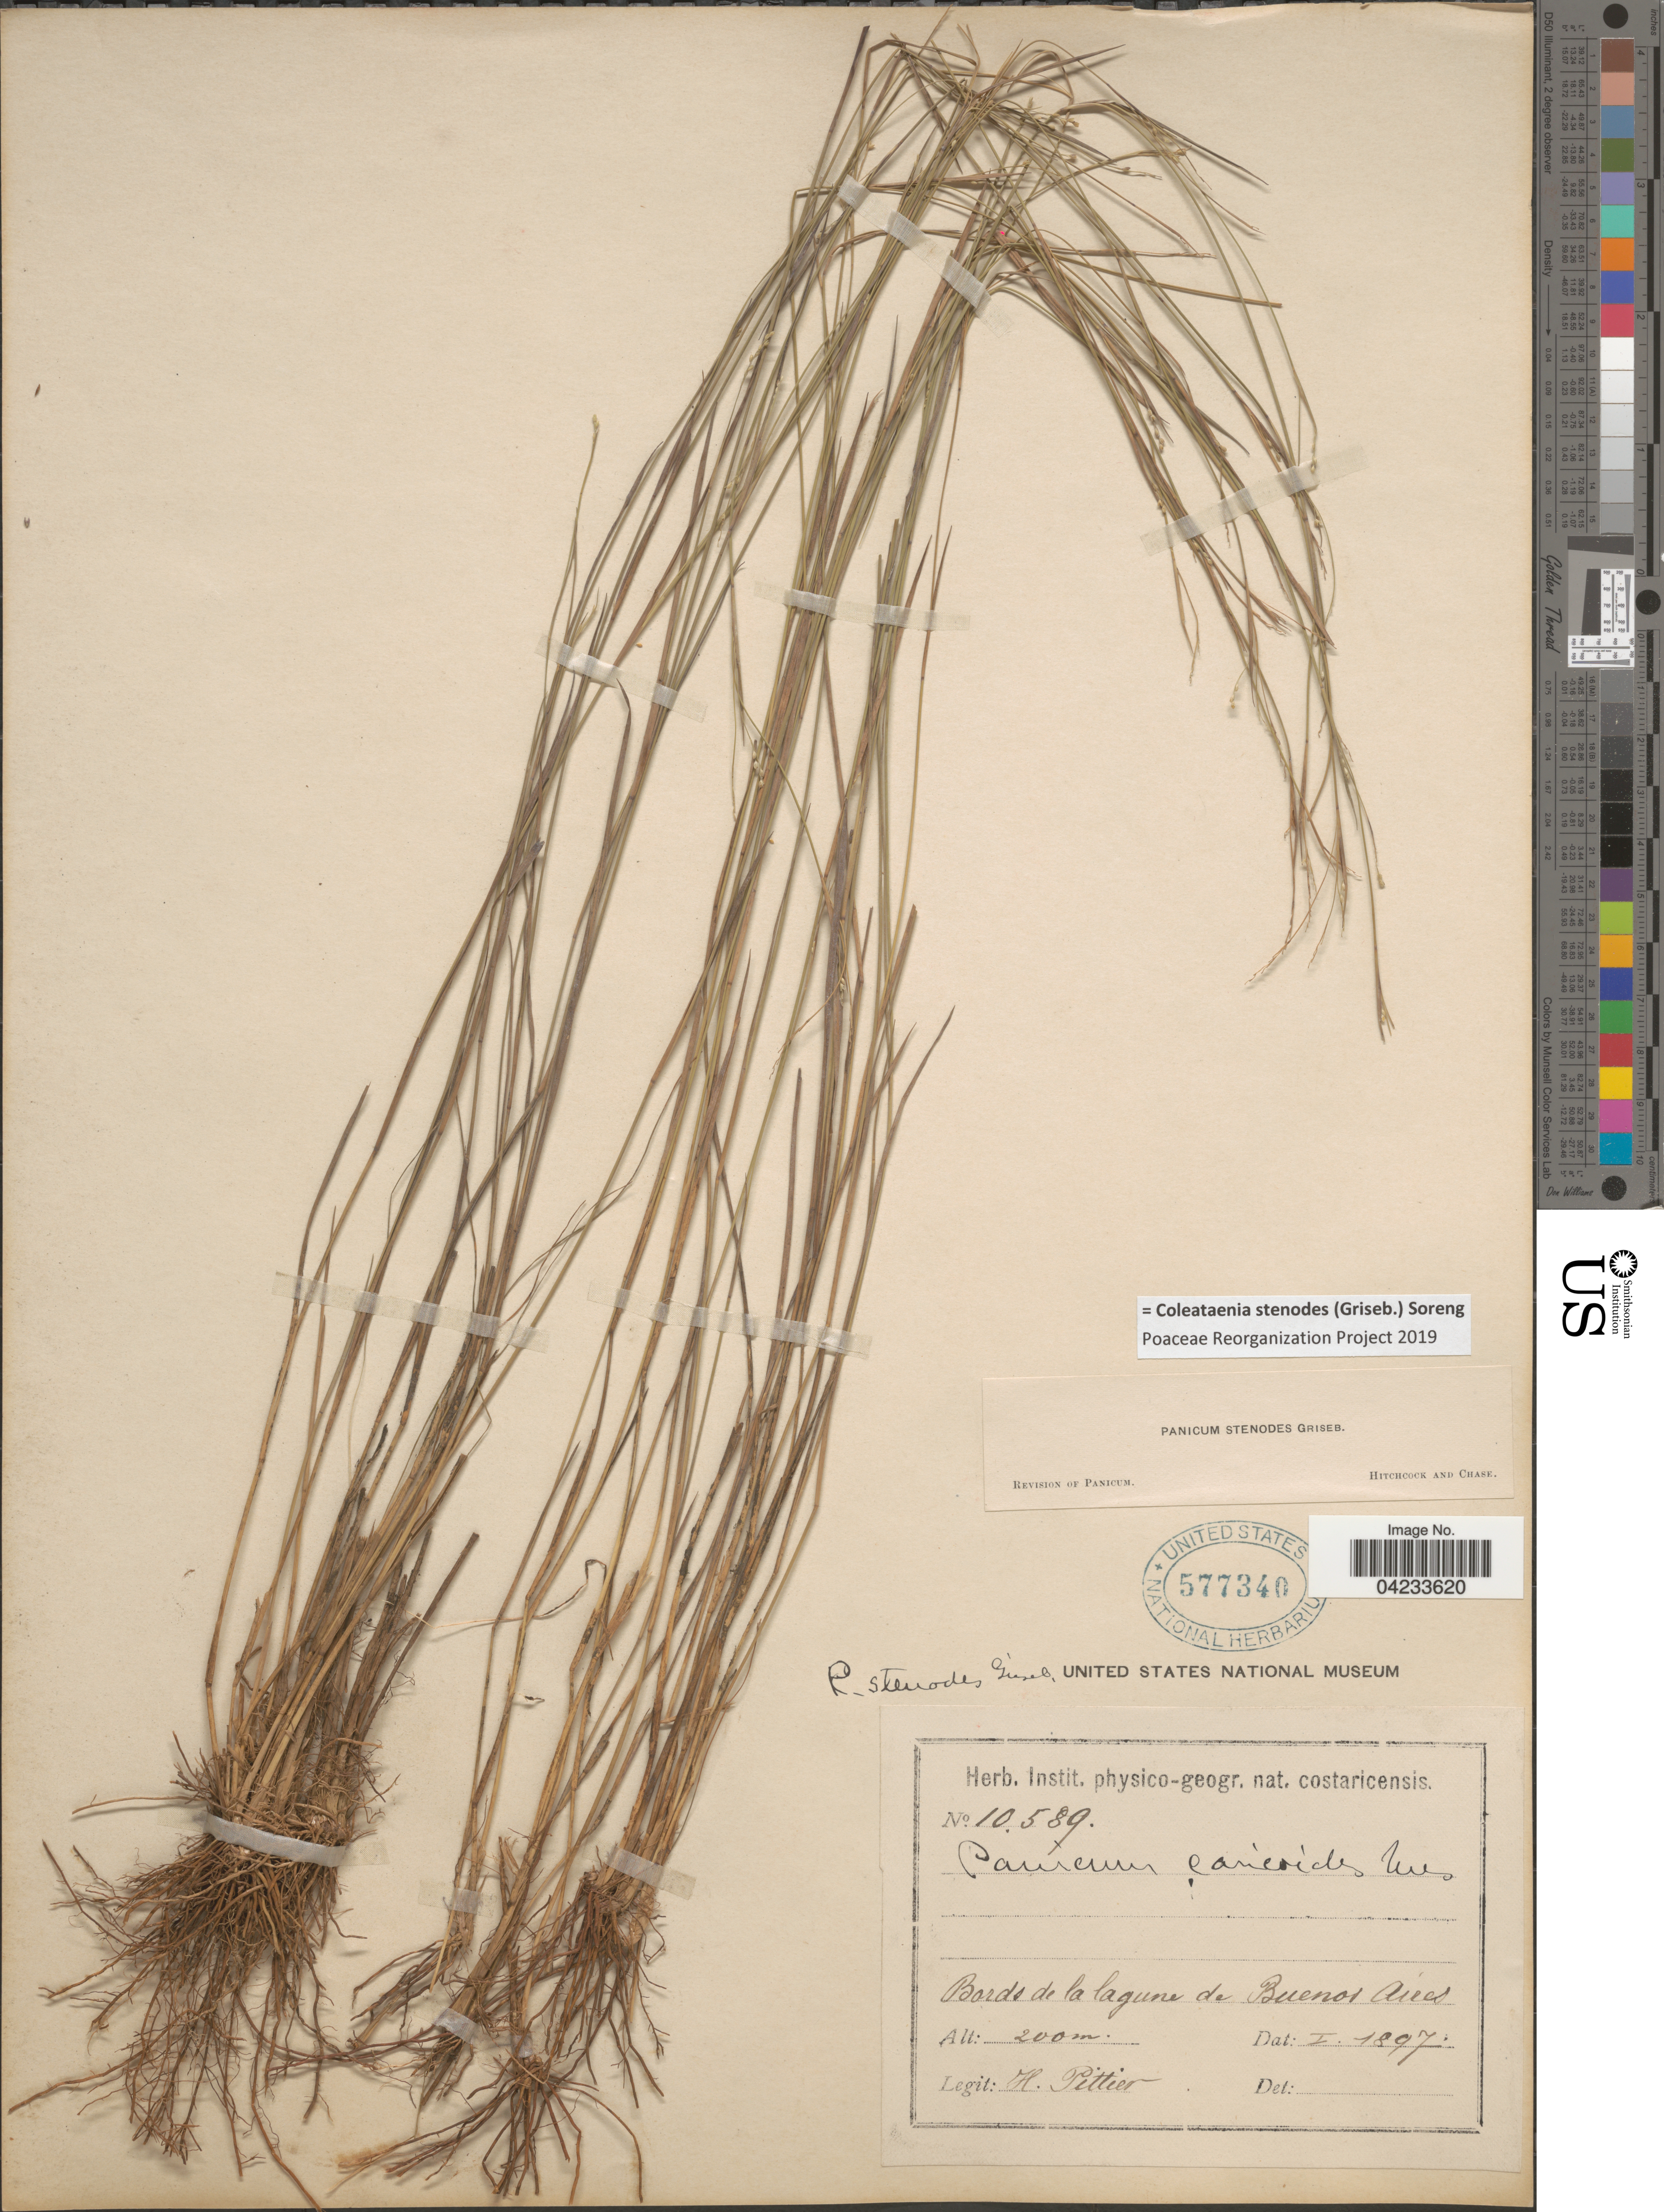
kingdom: Plantae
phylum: Tracheophyta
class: Liliopsida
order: Poales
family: Poaceae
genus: Coleataenia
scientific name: Coleataenia stenodes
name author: (Griseb.) Soreng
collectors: H. F. Pittier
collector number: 10589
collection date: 1897-01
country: Costa Rica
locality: Bords de la lagune de Buenos Aires.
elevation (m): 200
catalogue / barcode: US 577340